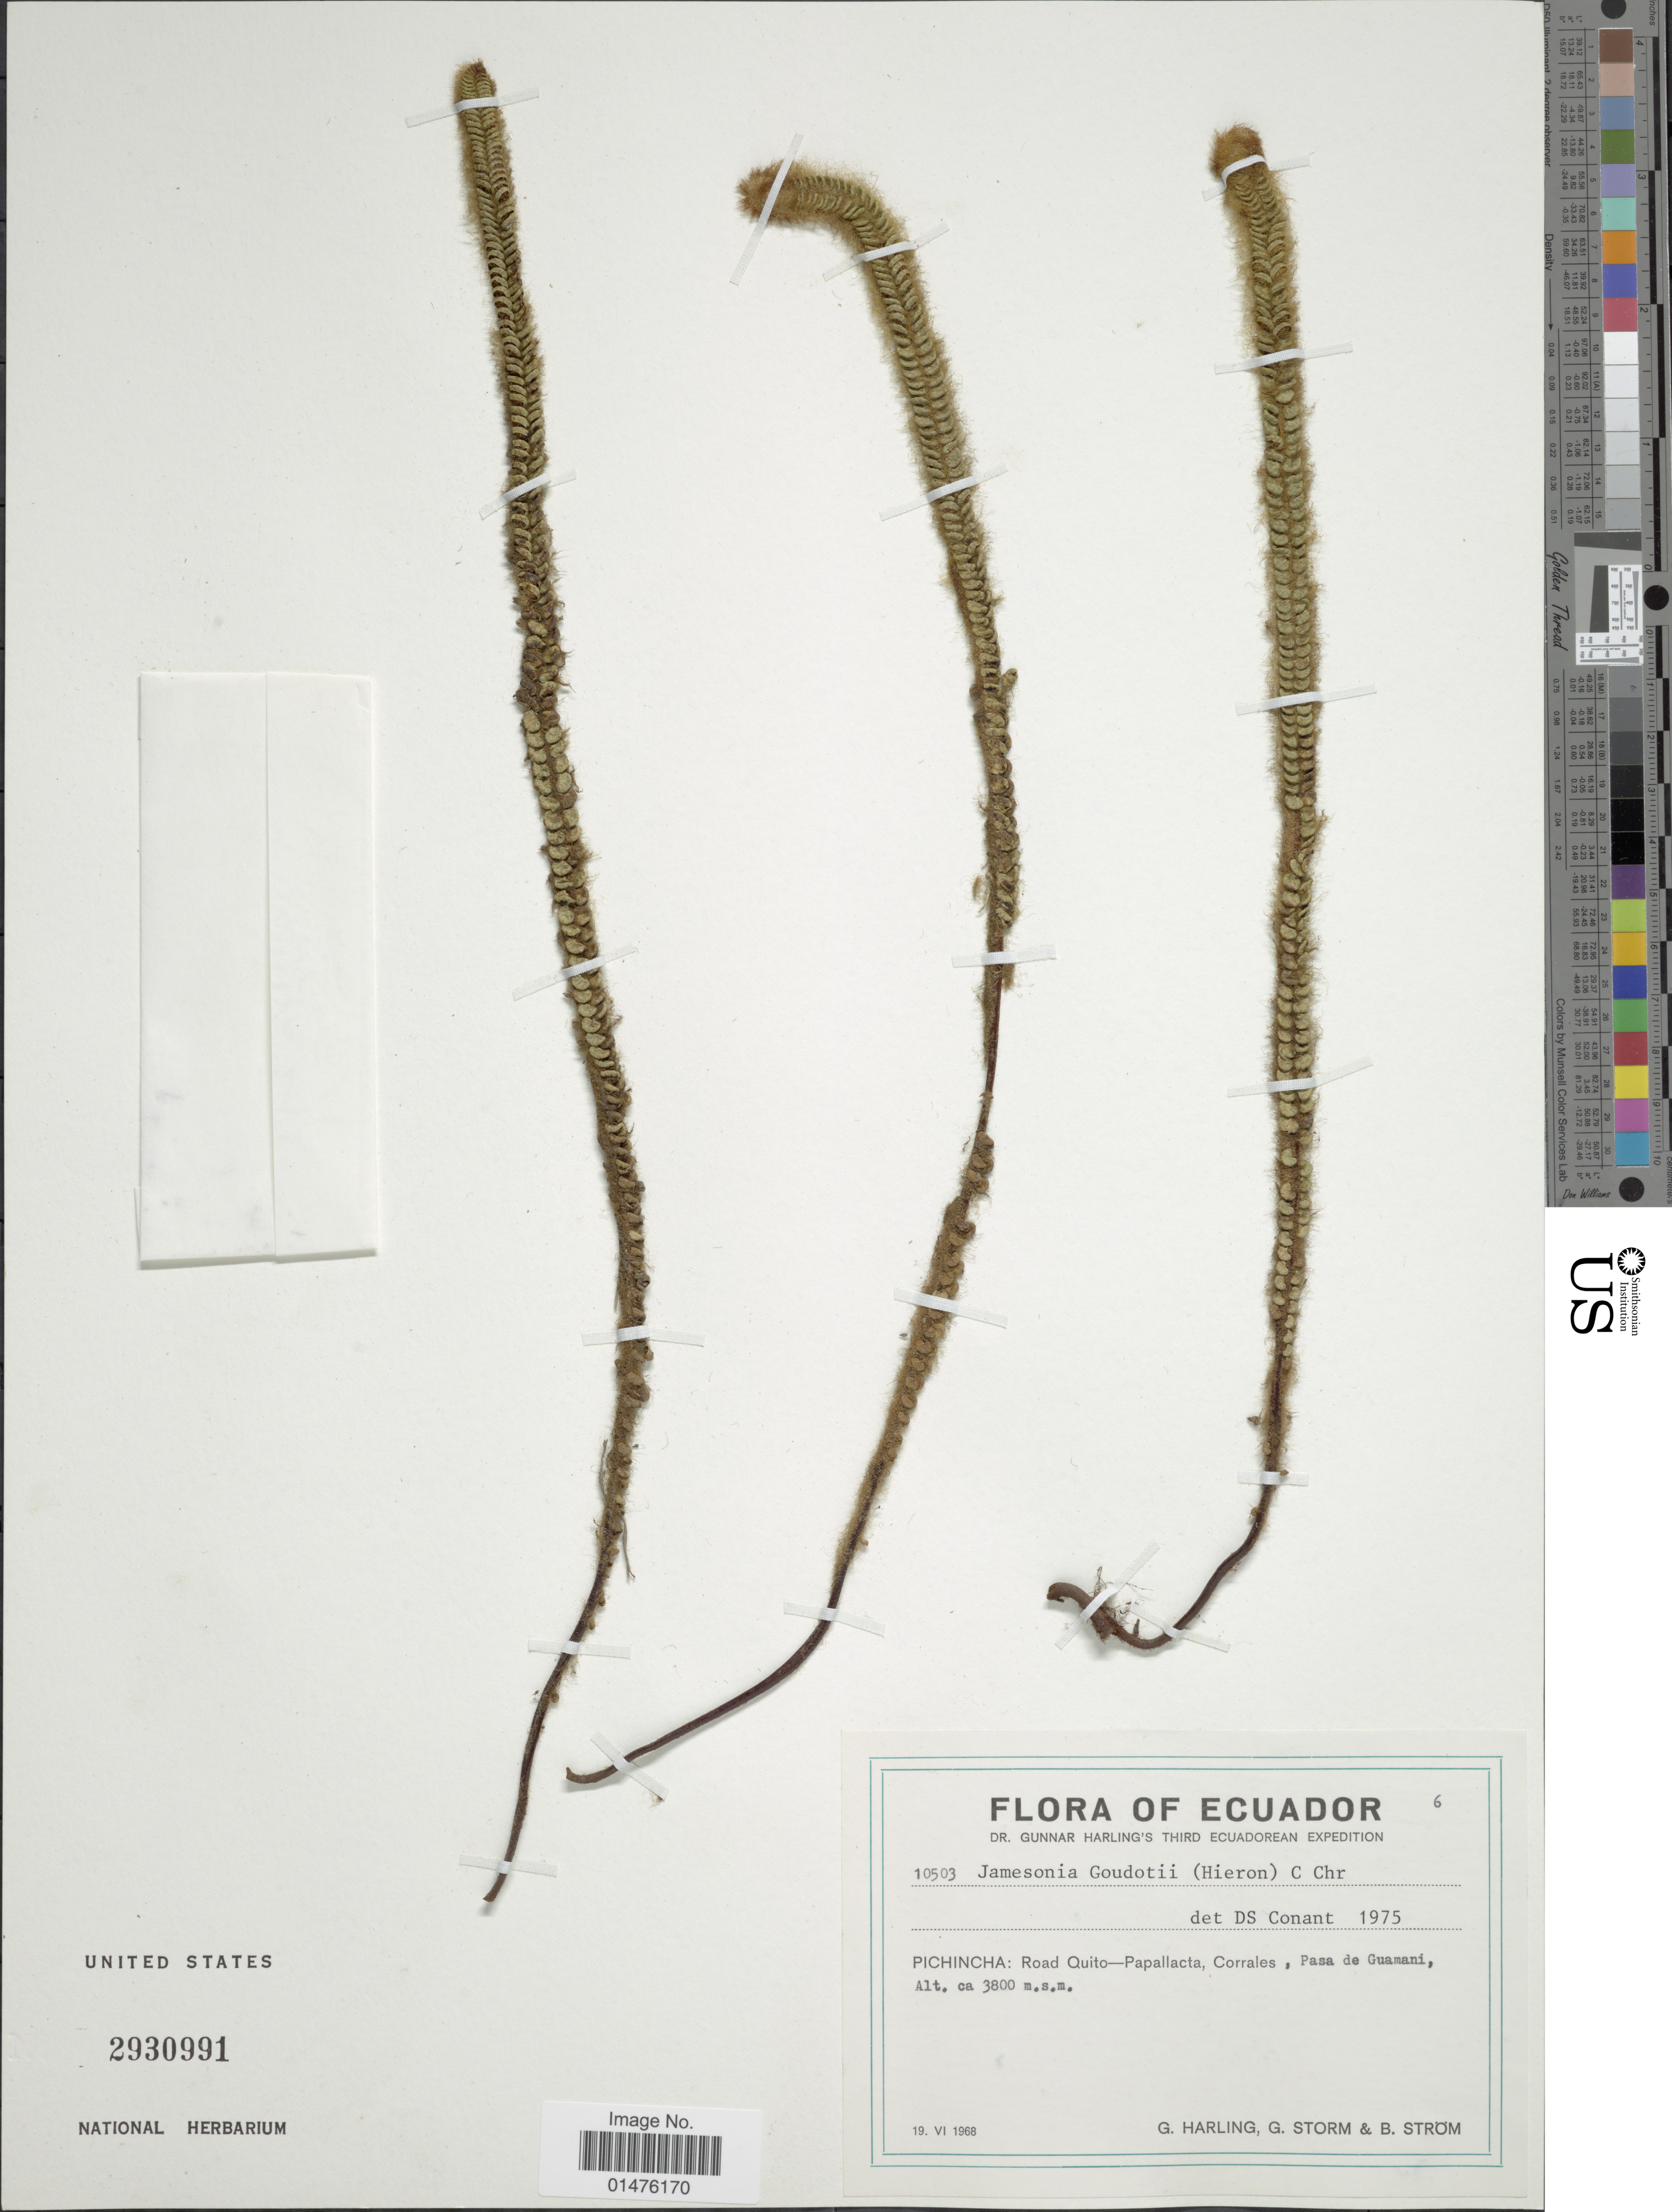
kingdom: Plantae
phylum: Tracheophyta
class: Polypodiopsida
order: Polypodiales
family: Pteridaceae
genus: Jamesonia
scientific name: Jamesonia goudotii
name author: (Hieron.) C. Chr.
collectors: G. Harling, G. Storm & B. Ström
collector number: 10503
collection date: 1968-06-19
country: Ecuador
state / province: Pichincha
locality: Road Quito-Papallacta, Corrales, Pasa de Guamani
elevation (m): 3800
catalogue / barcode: US 2930991